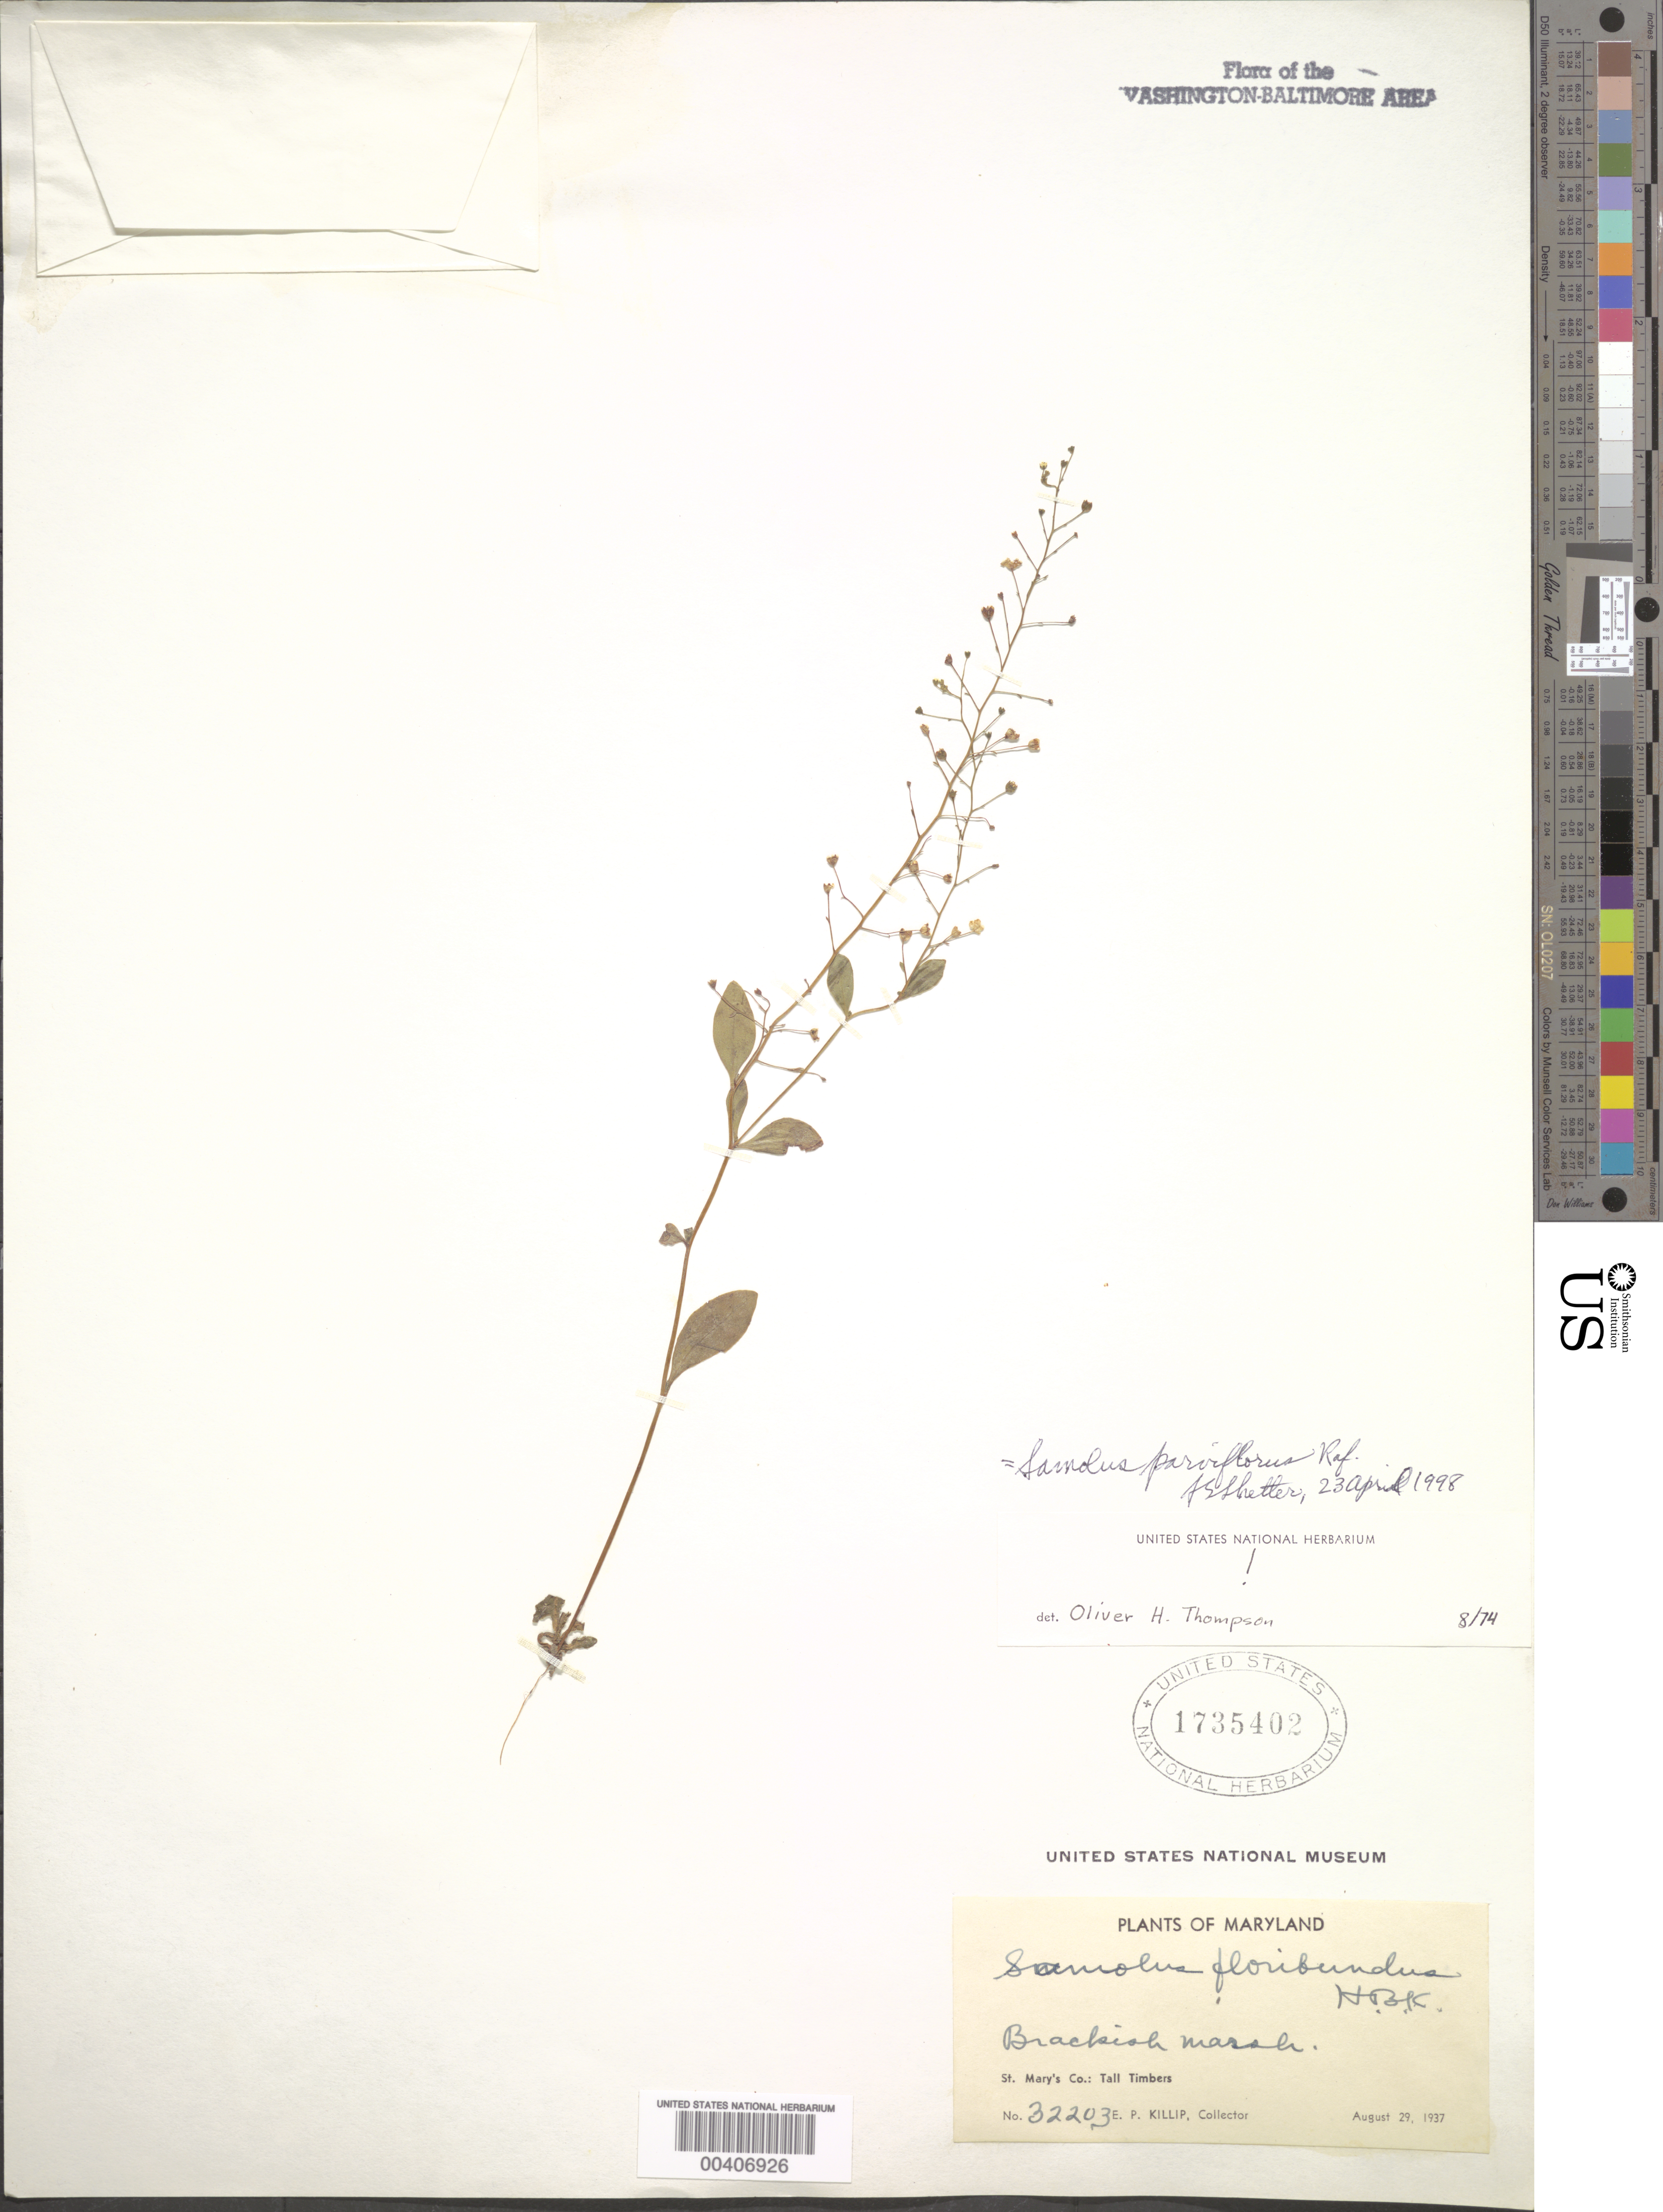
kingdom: Plantae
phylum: Tracheophyta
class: Magnoliopsida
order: Ericales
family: Primulaceae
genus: Samolus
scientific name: Samolus parviflorus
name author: Raf.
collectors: E. P. Killip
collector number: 32203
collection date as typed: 29 Aug 1937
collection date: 1937-08-29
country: United States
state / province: Maryland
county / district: St. Mary's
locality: Tall Timbers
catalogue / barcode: US 1735402